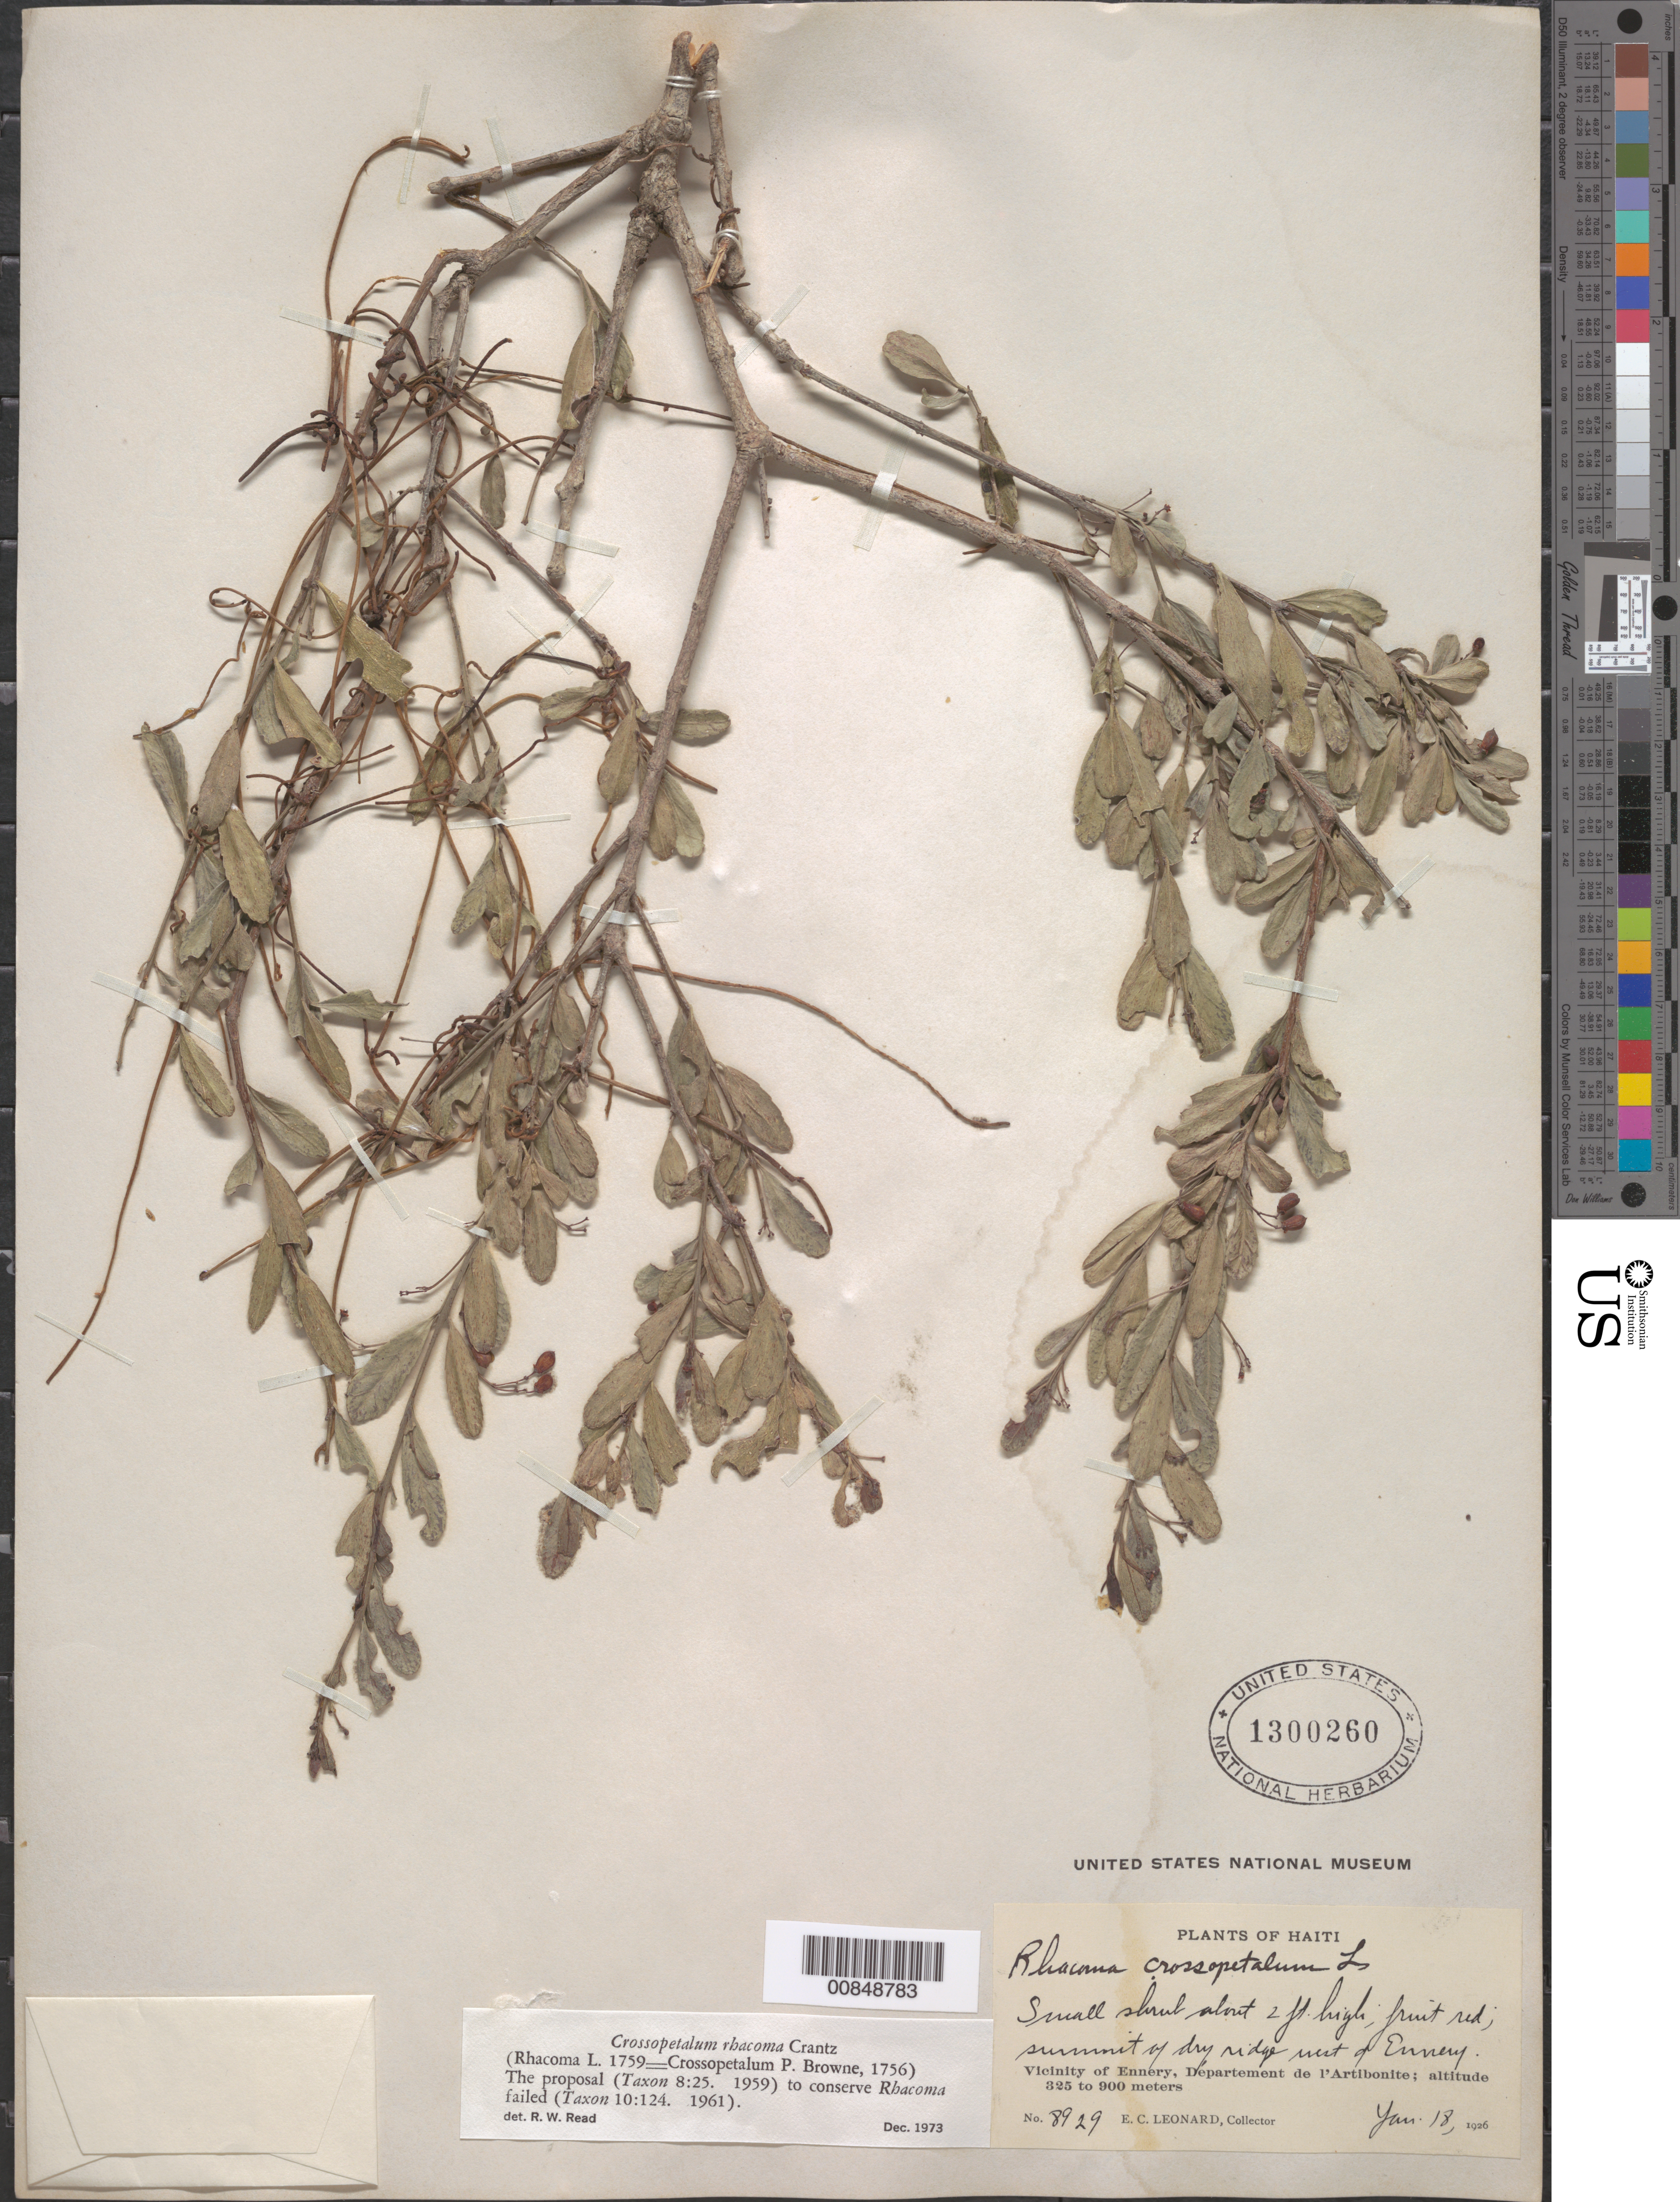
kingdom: Plantae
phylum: Tracheophyta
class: Magnoliopsida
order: Celastrales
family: Celastraceae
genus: Crossopetalum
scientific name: Crossopetalum rhacoma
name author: Crantz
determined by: Read, Robert W., (US), NMNH (UNITED STATES)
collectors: E. C. Leonard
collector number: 8929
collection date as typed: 18 Jan 1926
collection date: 1926-01-18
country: Haiti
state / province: Artibonite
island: Hispaniola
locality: Vicinity of Ennery, W of town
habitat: Summit of dry ridge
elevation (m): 325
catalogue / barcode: US 1300260